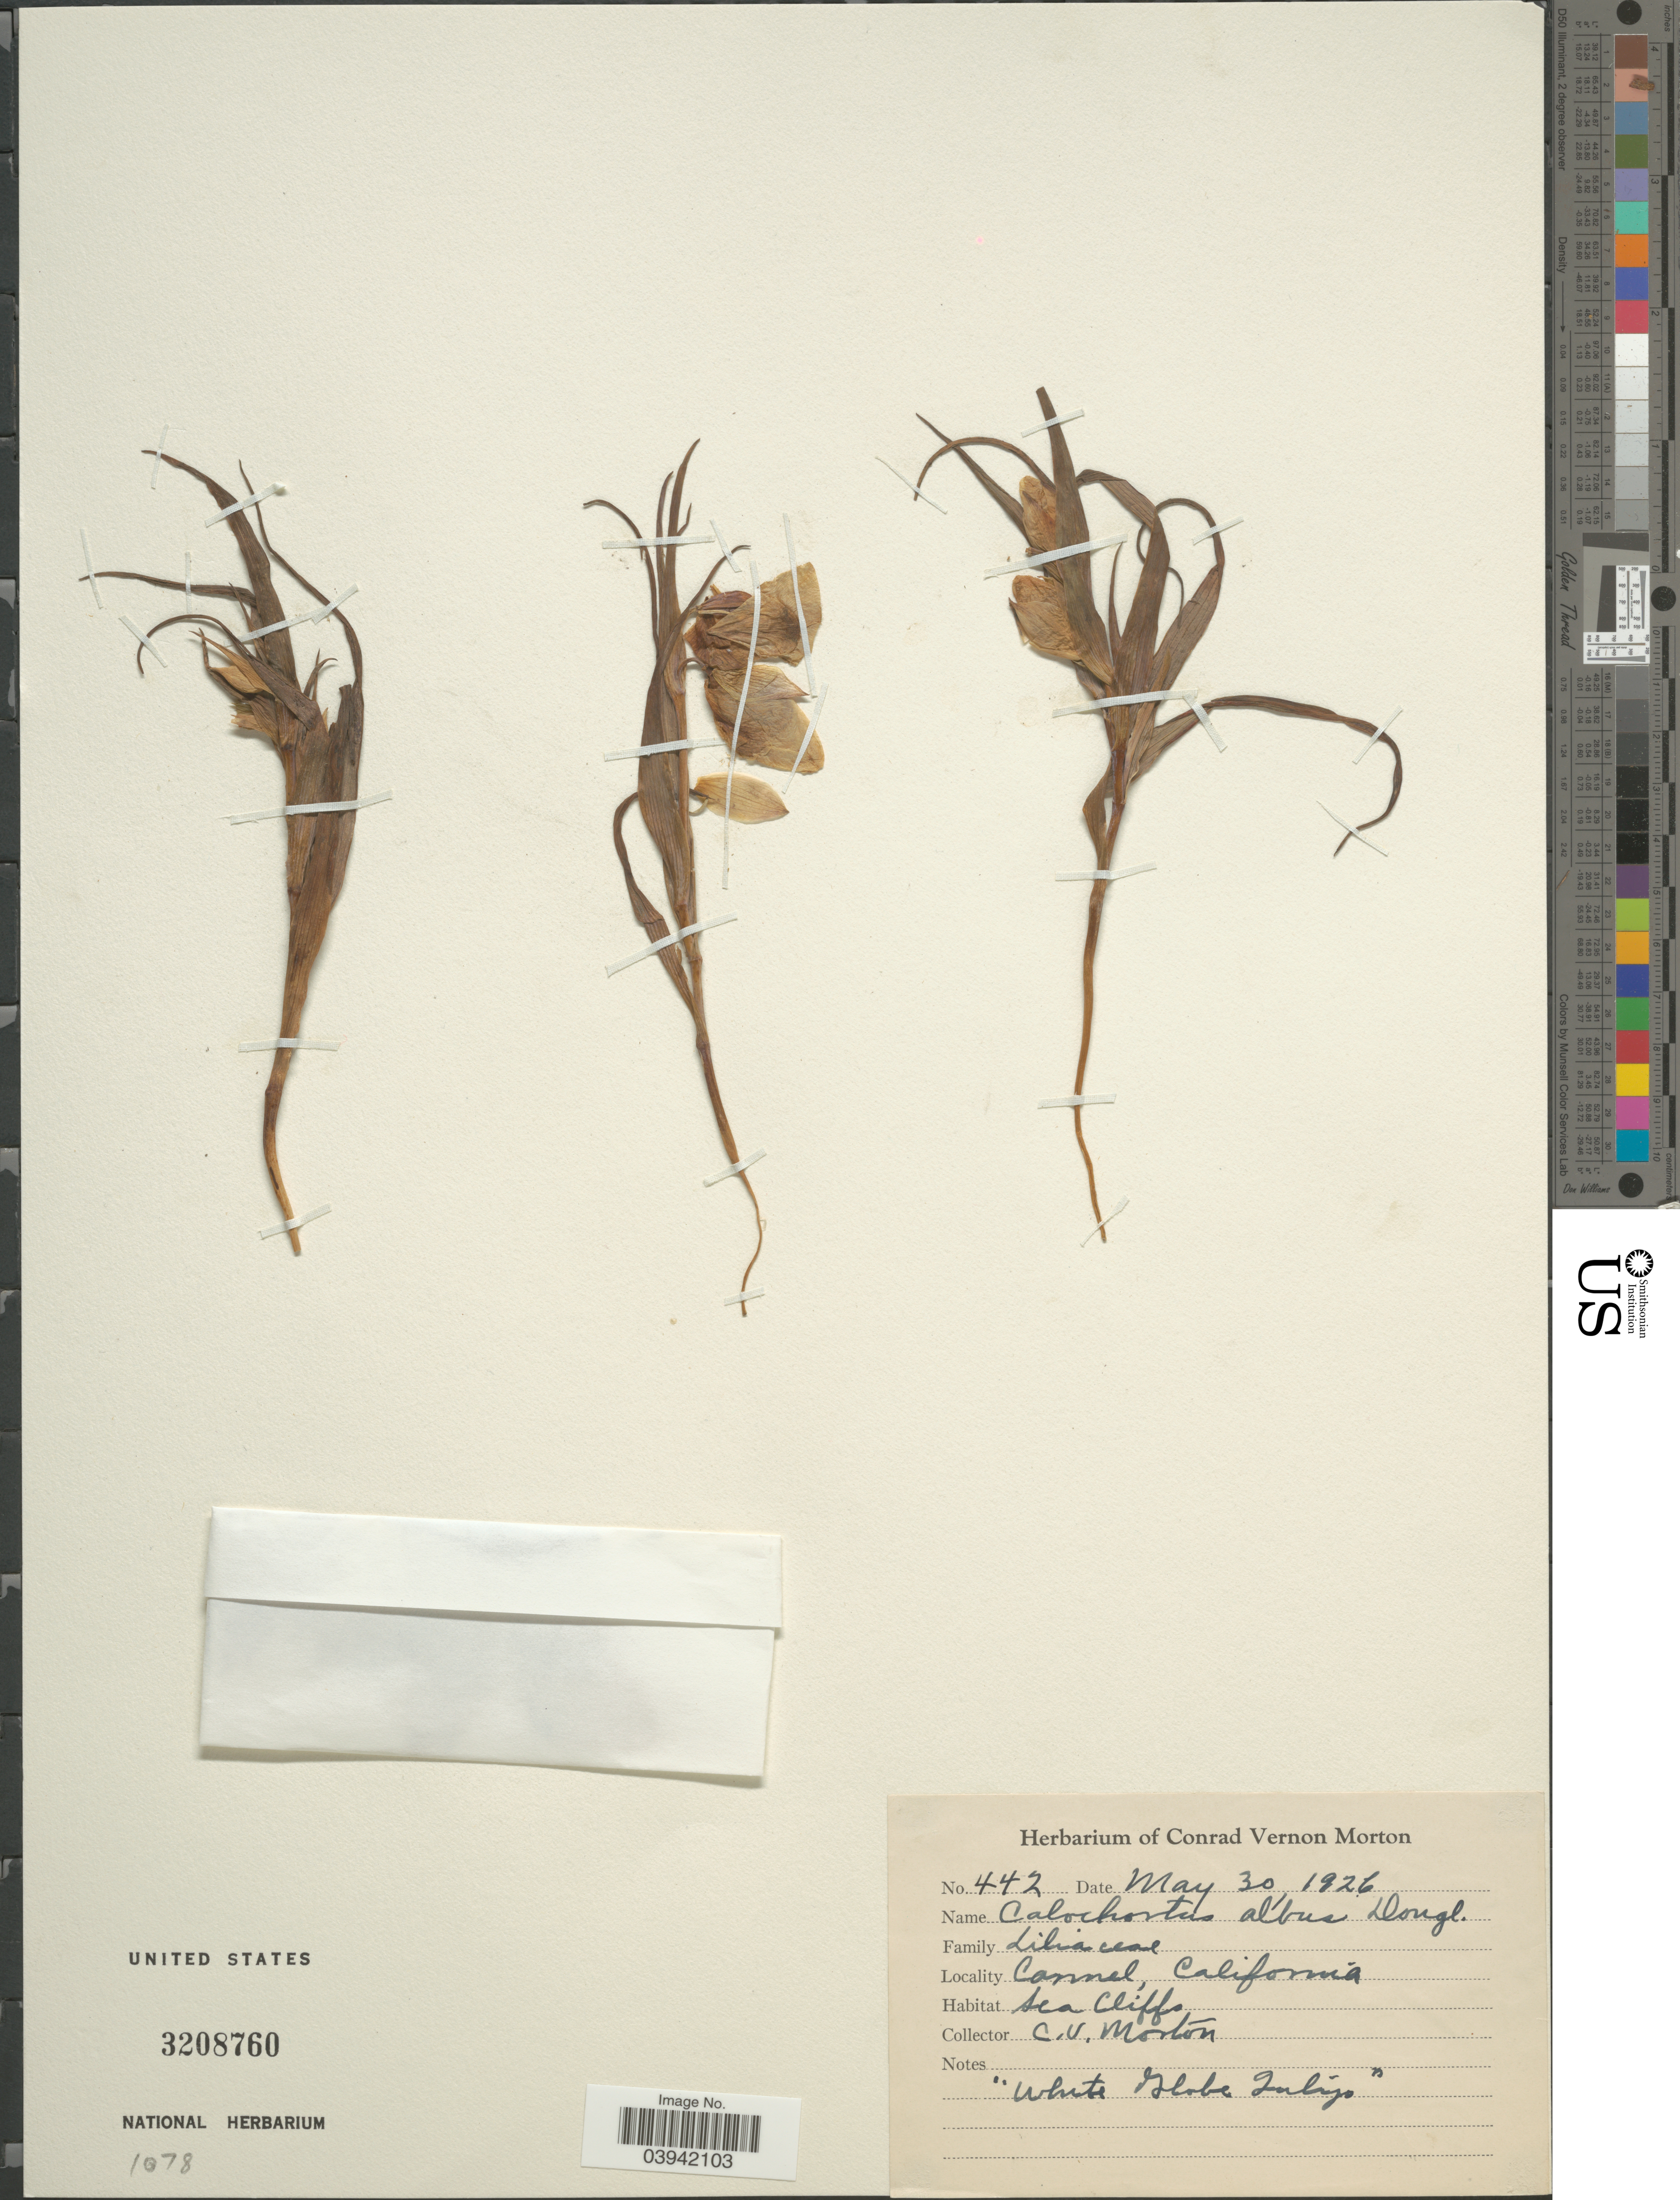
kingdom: Plantae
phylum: Tracheophyta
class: Liliopsida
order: Liliales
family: Liliaceae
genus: Calochortus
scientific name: Calochortus albus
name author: (Benth.) Douglas ex Benth.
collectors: C. V. Morton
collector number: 442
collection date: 1926-05-30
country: United States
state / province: California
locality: Carmel.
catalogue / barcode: US 3208760